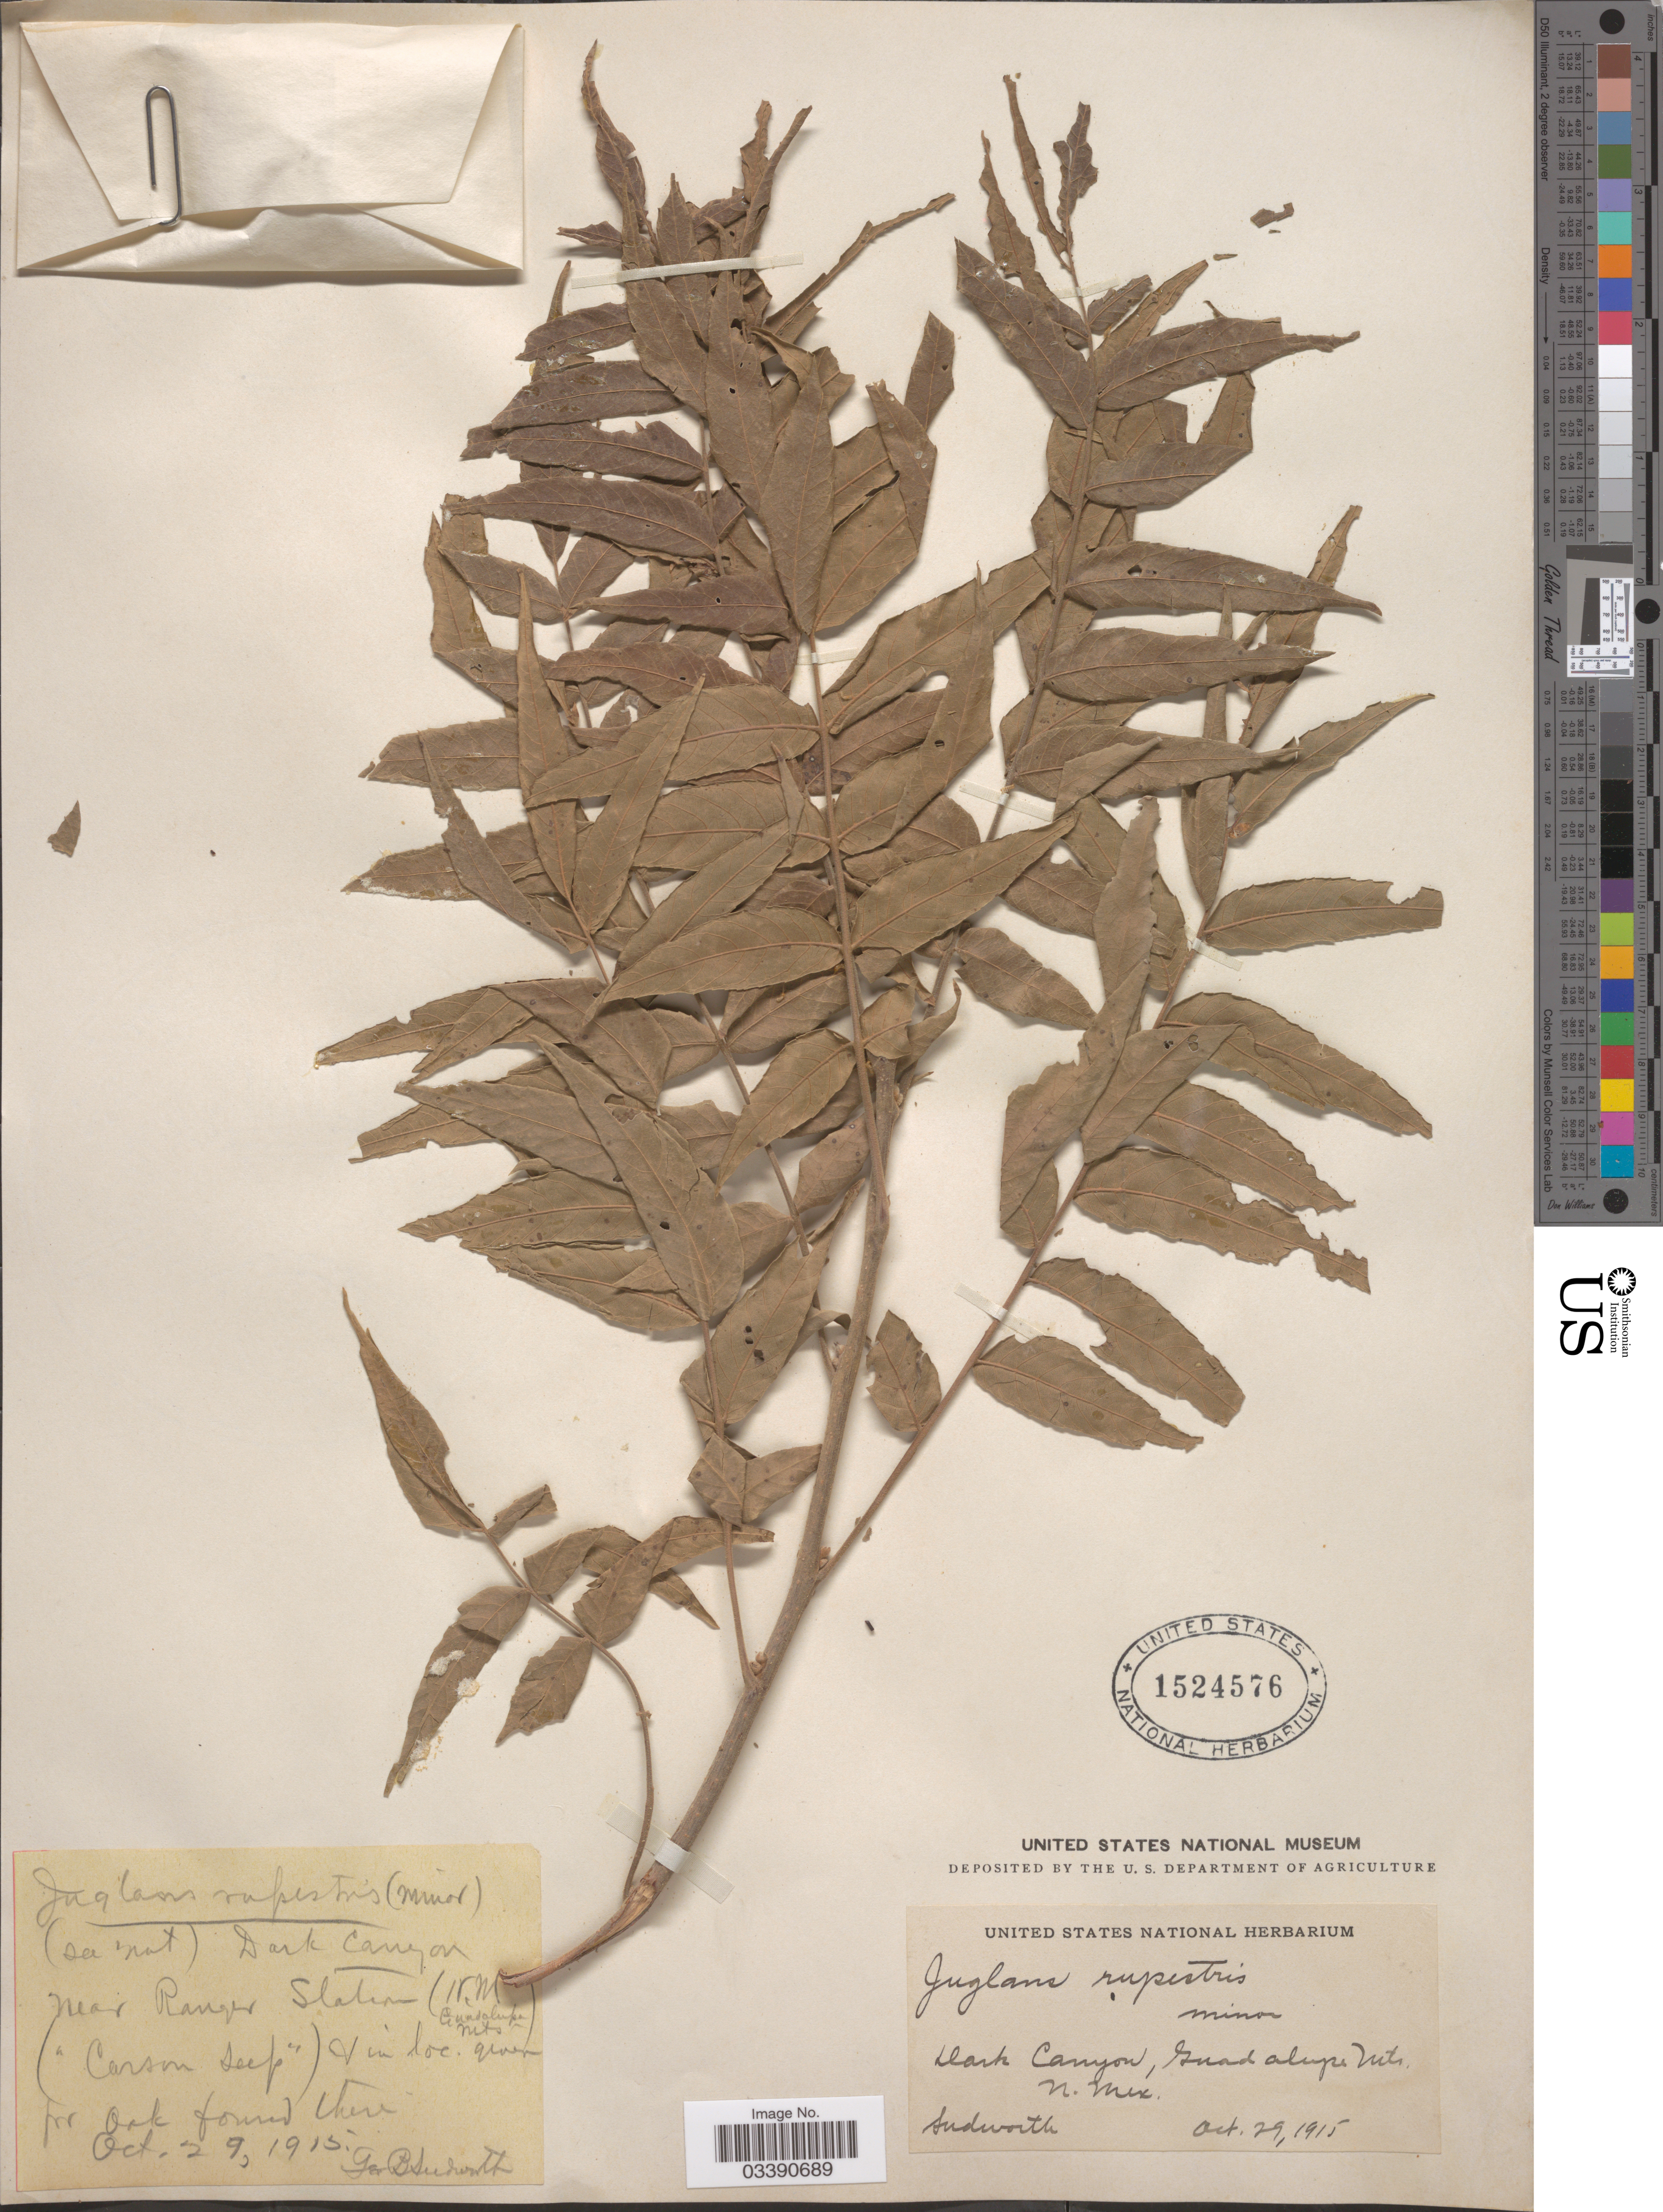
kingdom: Plantae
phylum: Tracheophyta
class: Magnoliopsida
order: Fagales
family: Juglandaceae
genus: Juglans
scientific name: Juglans microcarpa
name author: Berland. in Berland. & Chovell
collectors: G. B. Sudworth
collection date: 1915-10-29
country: United States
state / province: New Mexico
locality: Dark Canyon near Ranger Station, Guadalupe Mts.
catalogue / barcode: US 1524576